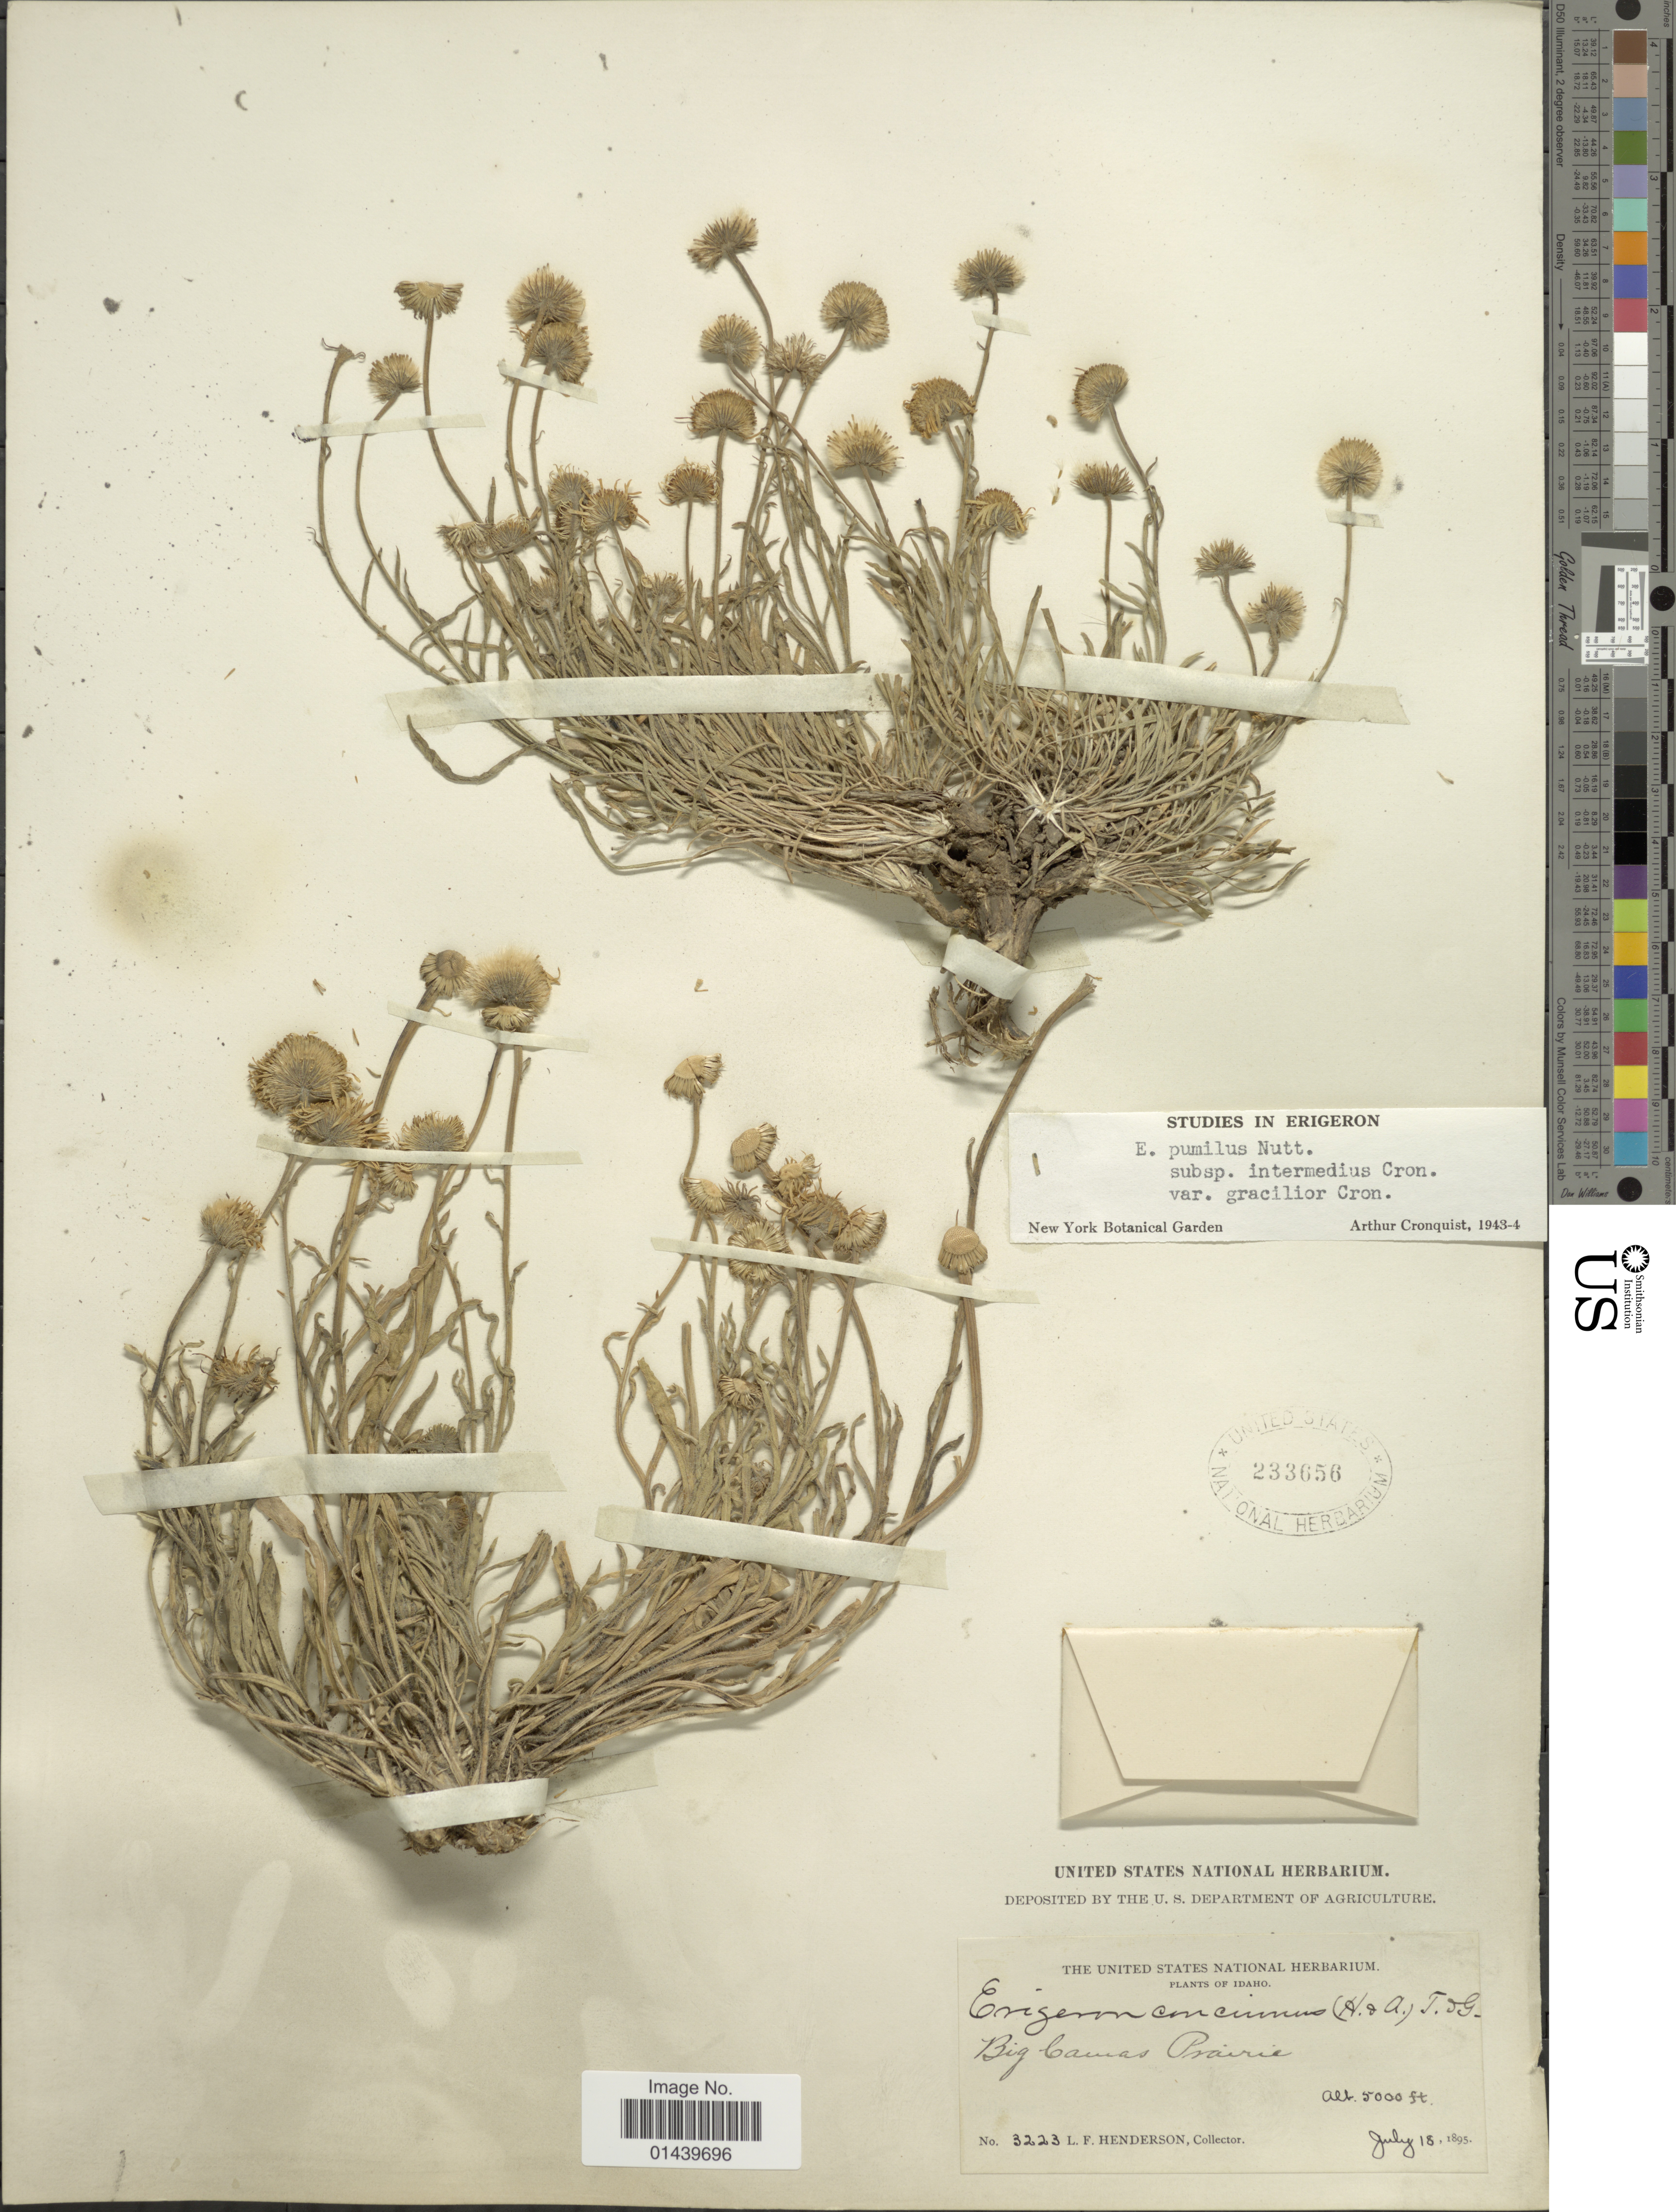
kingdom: Plantae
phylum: Tracheophyta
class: Magnoliopsida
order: Asterales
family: Asteraceae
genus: Erigeron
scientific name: Erigeron pumilus var. gracilior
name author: Cronq.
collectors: L. Henderson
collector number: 3223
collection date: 1895-07-18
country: United States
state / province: Idaho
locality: Big Camas Prairie.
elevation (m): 1524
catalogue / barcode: US 233656